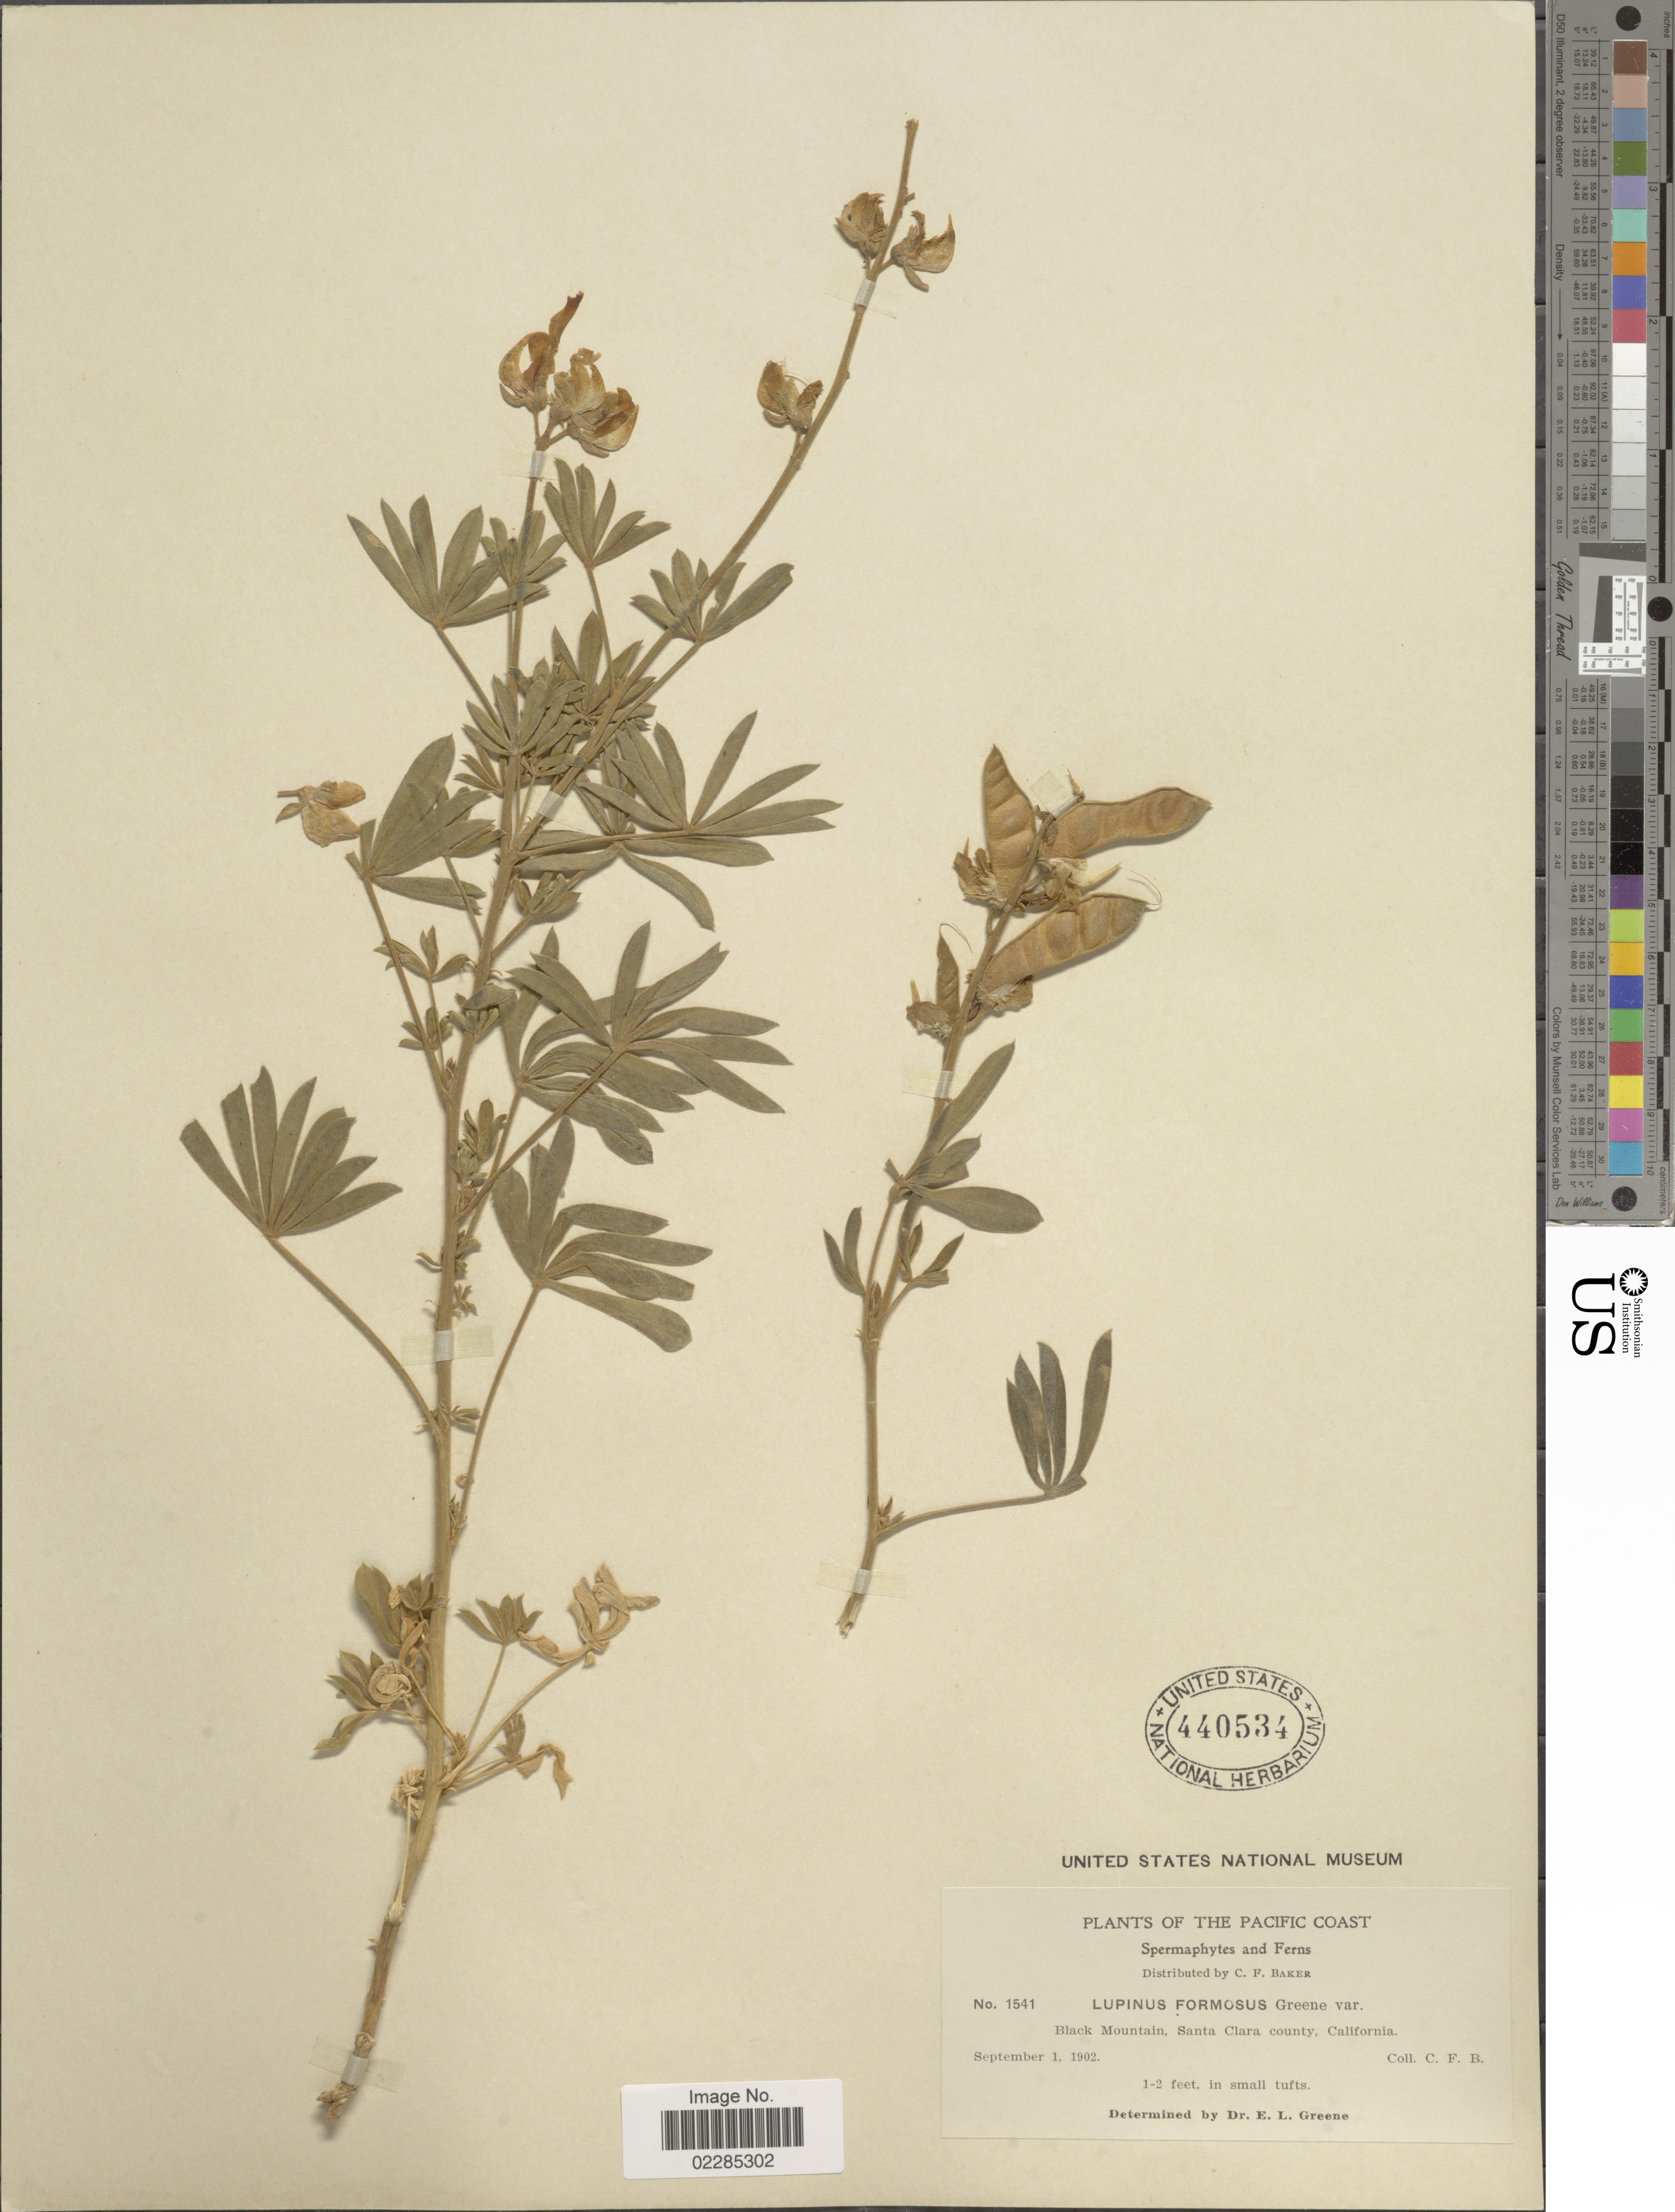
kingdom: Plantae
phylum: Tracheophyta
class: Magnoliopsida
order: Fabales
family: Fabaceae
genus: Lupinus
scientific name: Lupinus formosus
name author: Greene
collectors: C. F. Baker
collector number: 1541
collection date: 1902-09-01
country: United States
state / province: California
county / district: Santa Clara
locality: The Pacific Coast, Spermaphytes and Ferns, Black Mountain, Santa Clara County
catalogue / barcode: US 440534